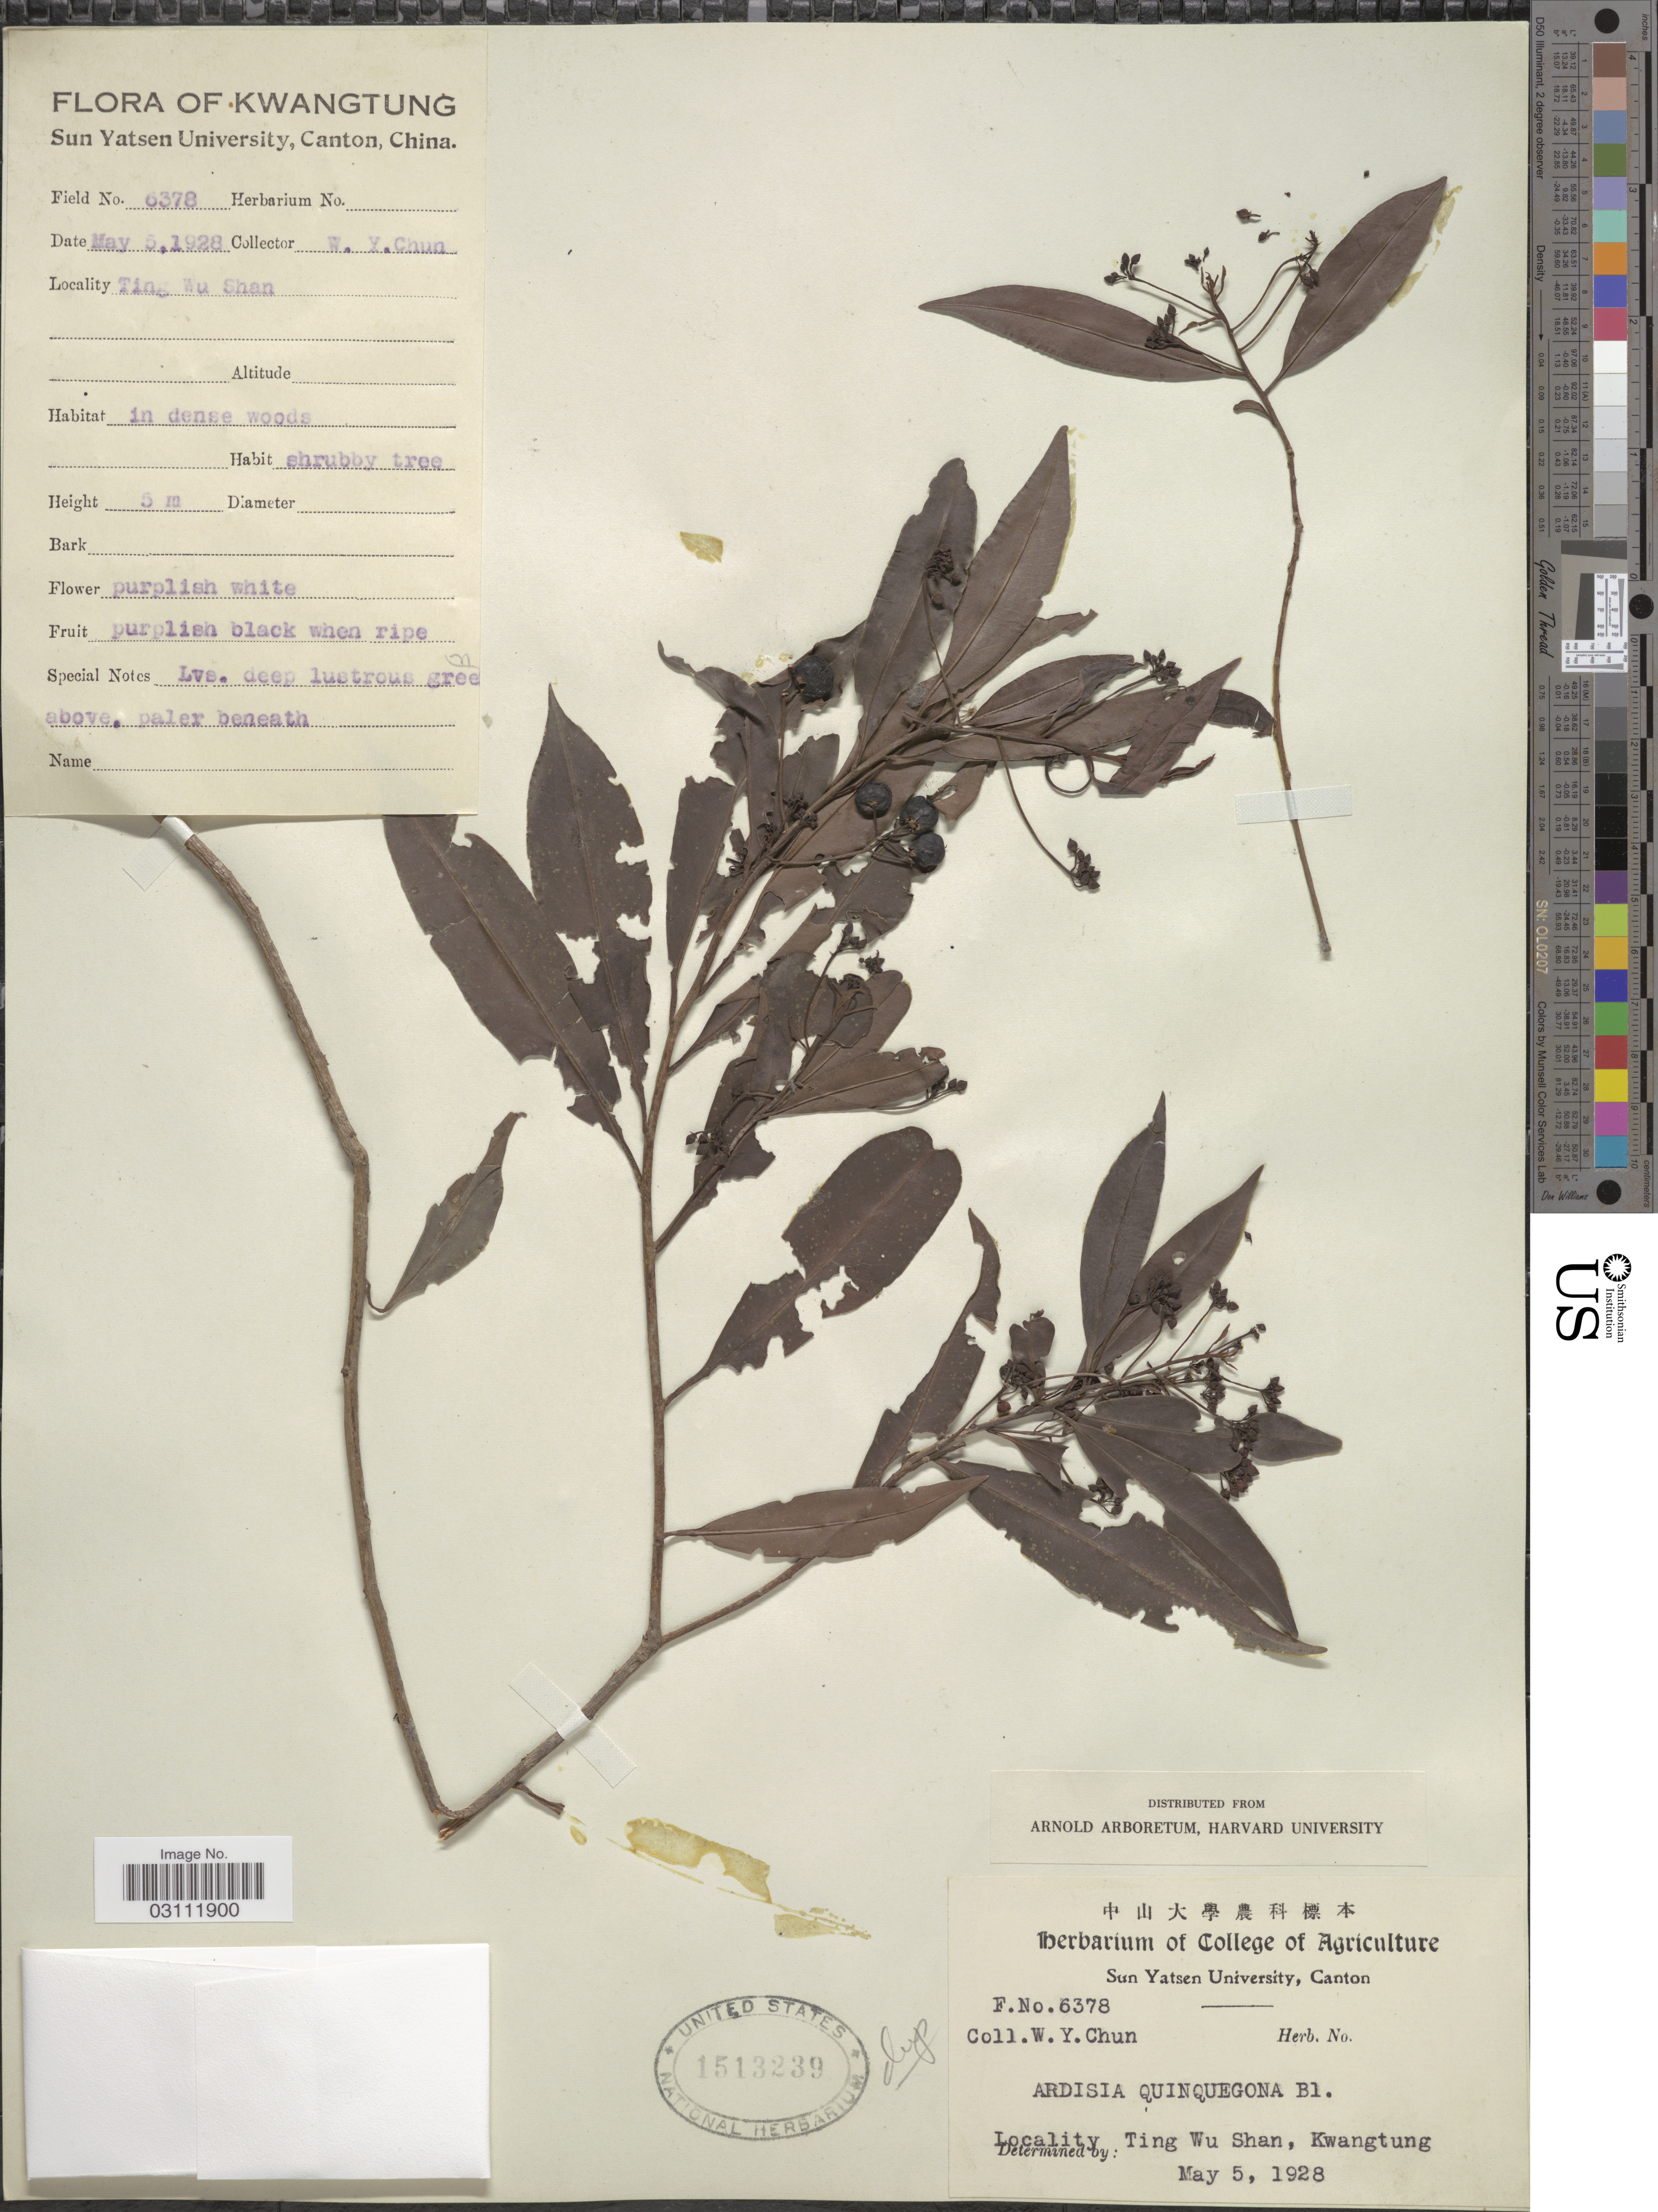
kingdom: Plantae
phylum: Tracheophyta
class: Magnoliopsida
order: Ericales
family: Primulaceae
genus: Ardisia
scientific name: Ardisia quinquegona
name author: Blume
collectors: W. Y. Chun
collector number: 6378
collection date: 1928-05-05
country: China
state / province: Guangdong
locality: Ting Wu Shan, Kwangtung.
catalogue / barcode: US 1513239